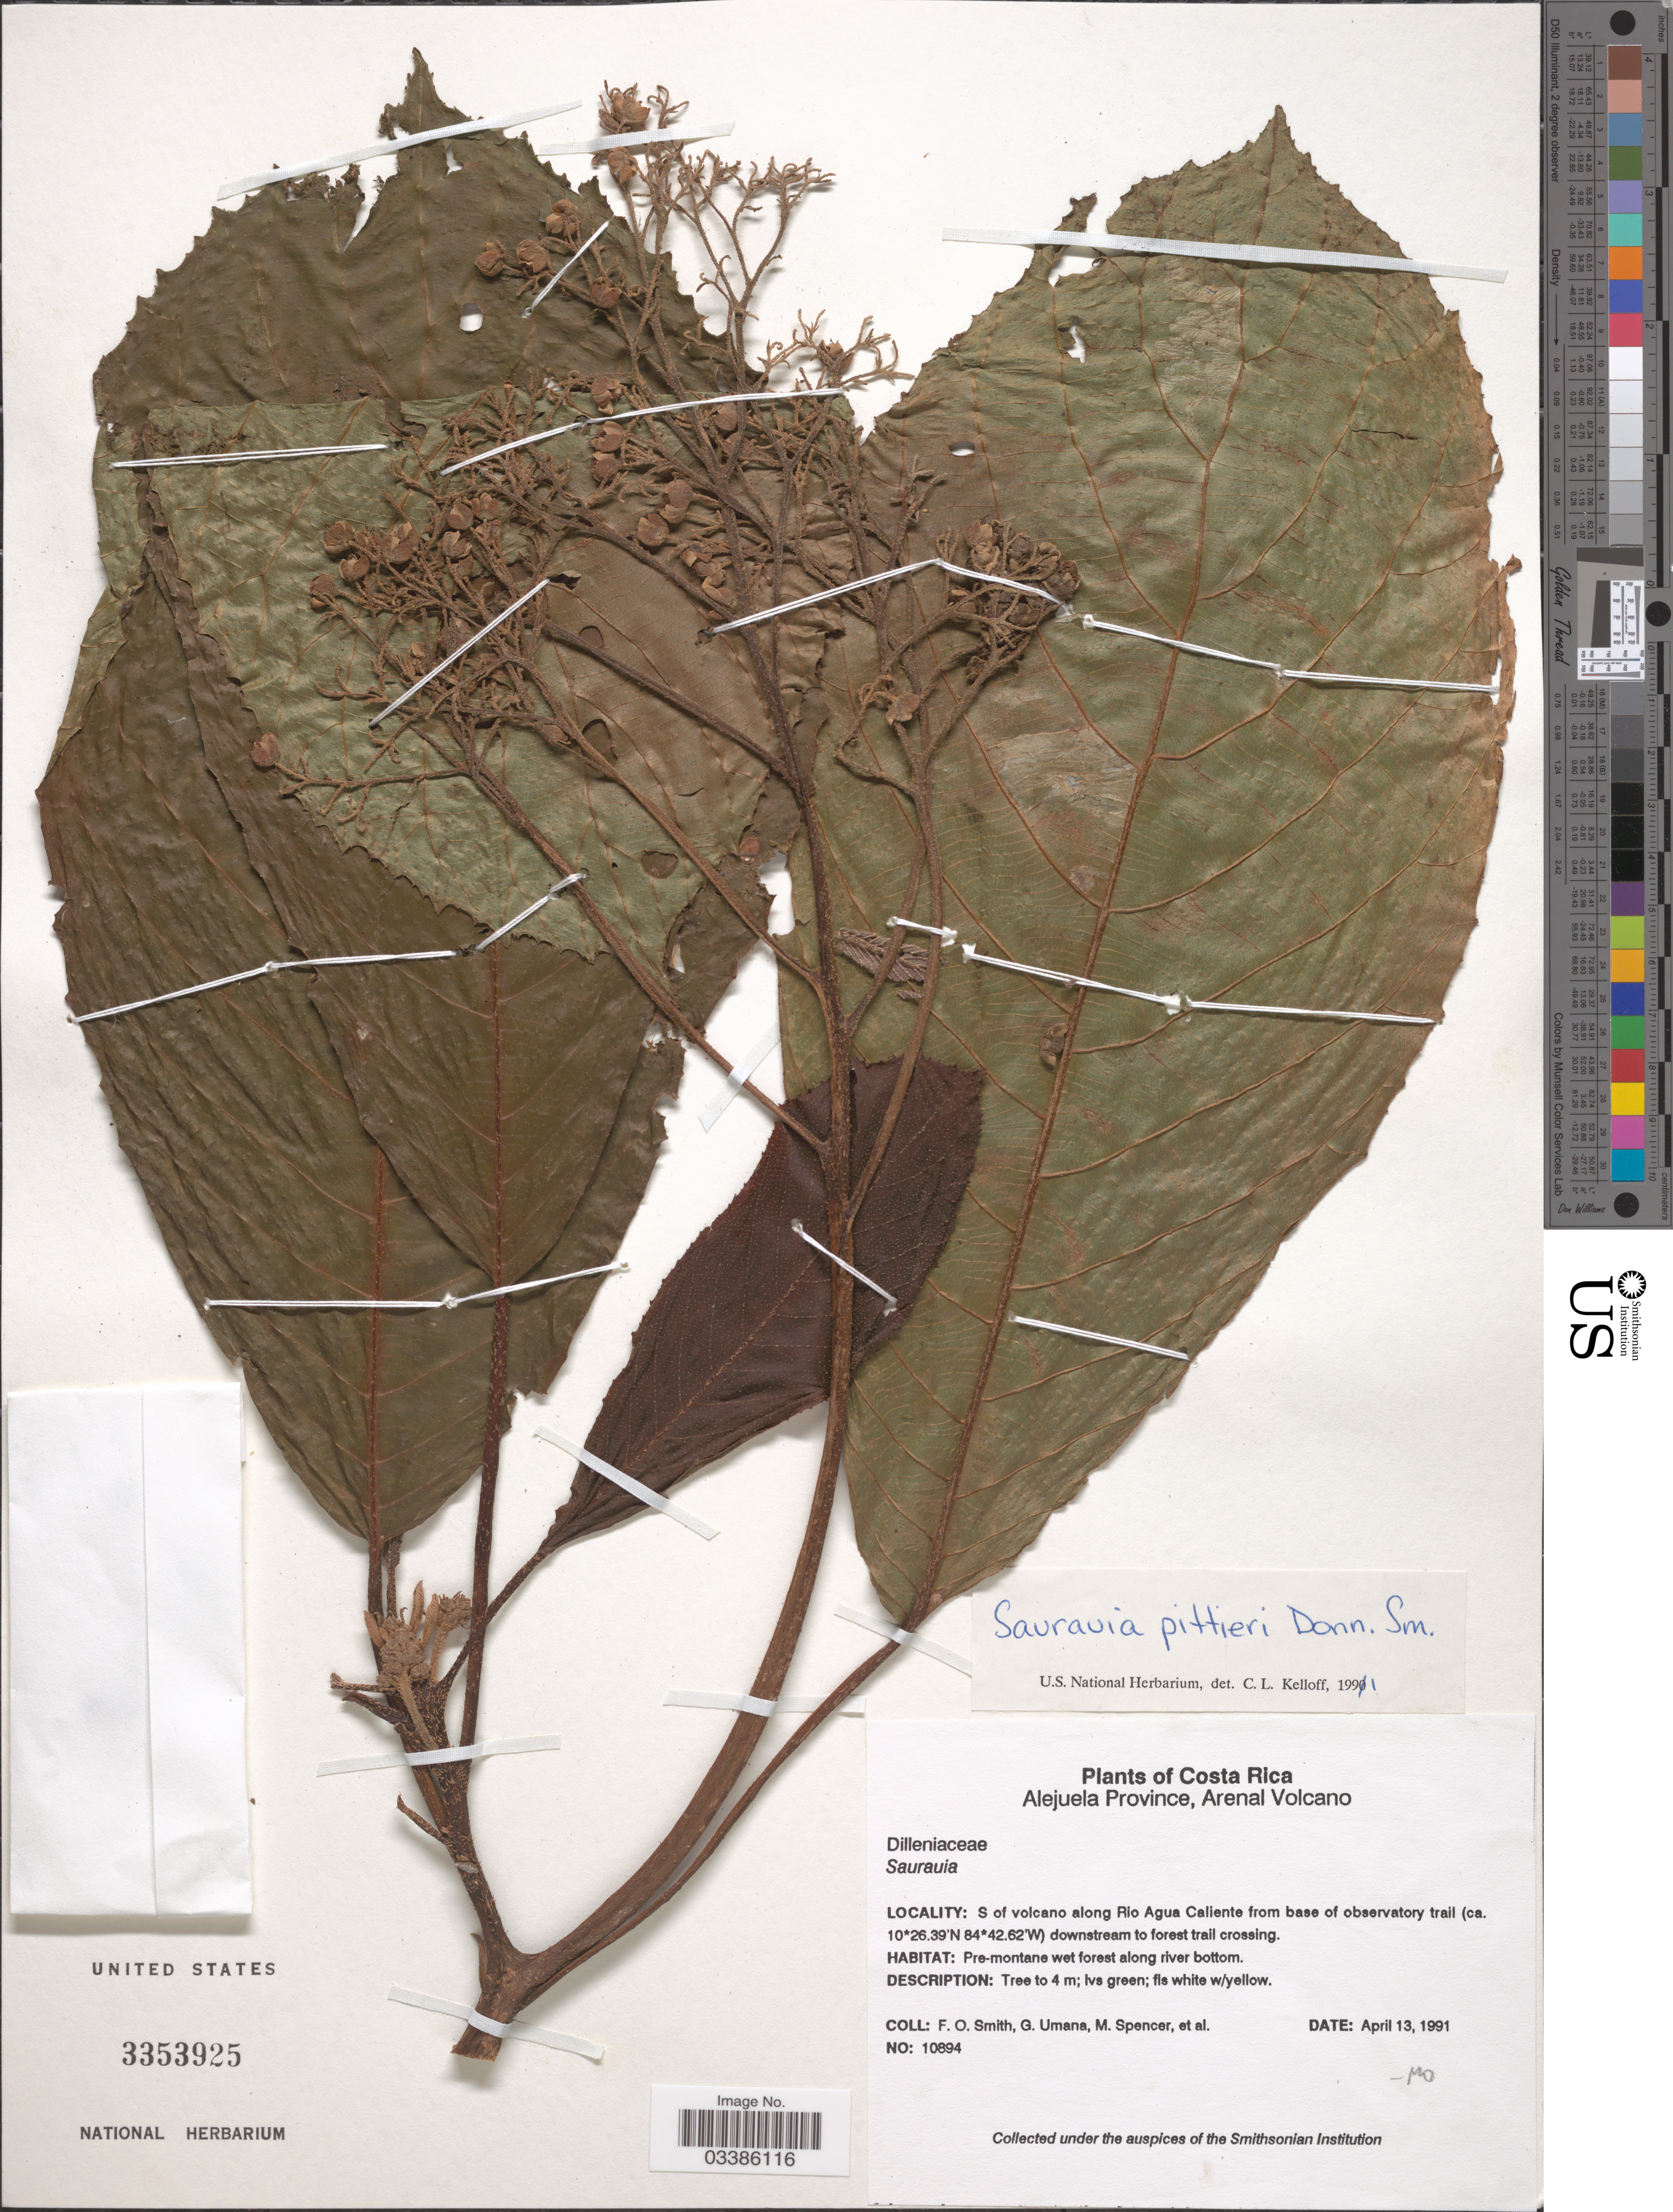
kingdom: Plantae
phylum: Tracheophyta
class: Magnoliopsida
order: Ericales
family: Actinidiaceae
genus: Saurauia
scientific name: Saurauia pittieri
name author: Donn. Sm.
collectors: F. Smith, G. Umana, M. Spencer & et al.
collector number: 10894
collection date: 1991-04-13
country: Costa Rica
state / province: Alajuela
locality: Arenal Volcano. S of volcano along Rio Agua Caliente from base of observatory trail downstream to forest trail crossing.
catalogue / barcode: US 3353925